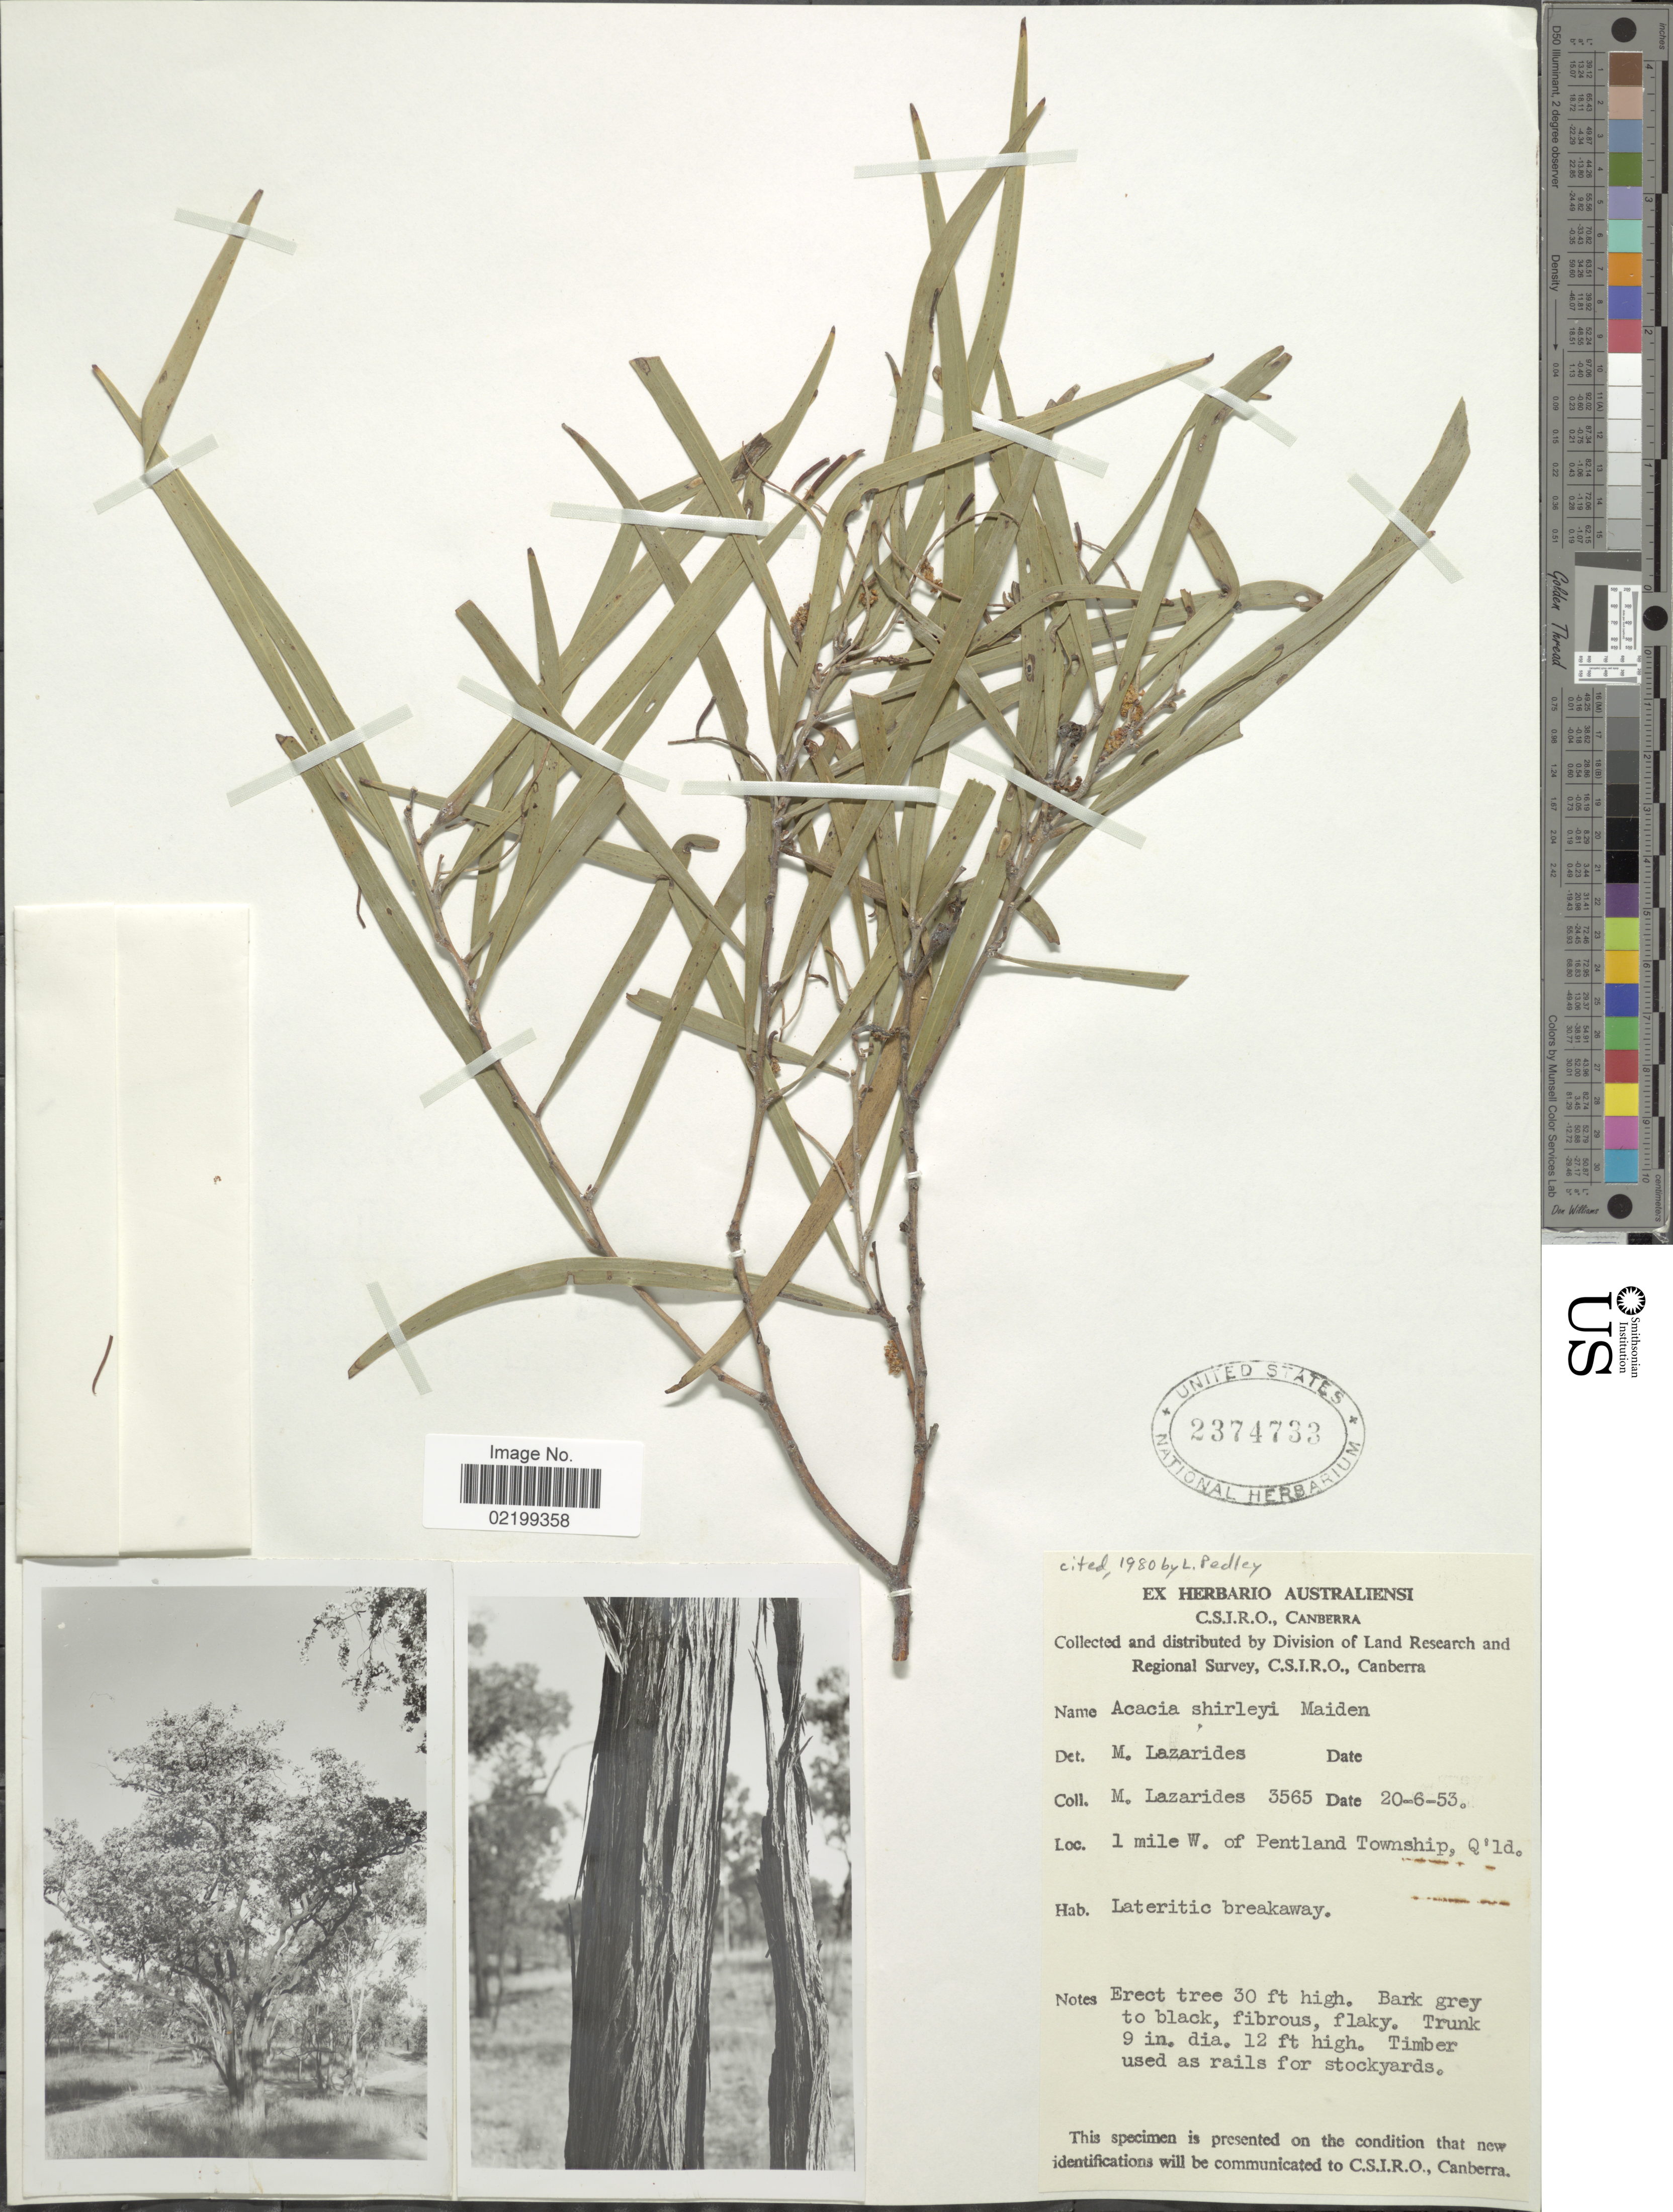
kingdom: Plantae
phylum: Tracheophyta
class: Magnoliopsida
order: Fabales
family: Fabaceae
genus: Acacia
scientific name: Acacia shirleyi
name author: Maiden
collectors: M. Lazarides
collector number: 3565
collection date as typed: Transcribed d/m/y: 20/6/53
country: Australia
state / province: Queensland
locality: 1 mile W. of Pentland Township, timber used as rails for stockyards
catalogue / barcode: US 2374733